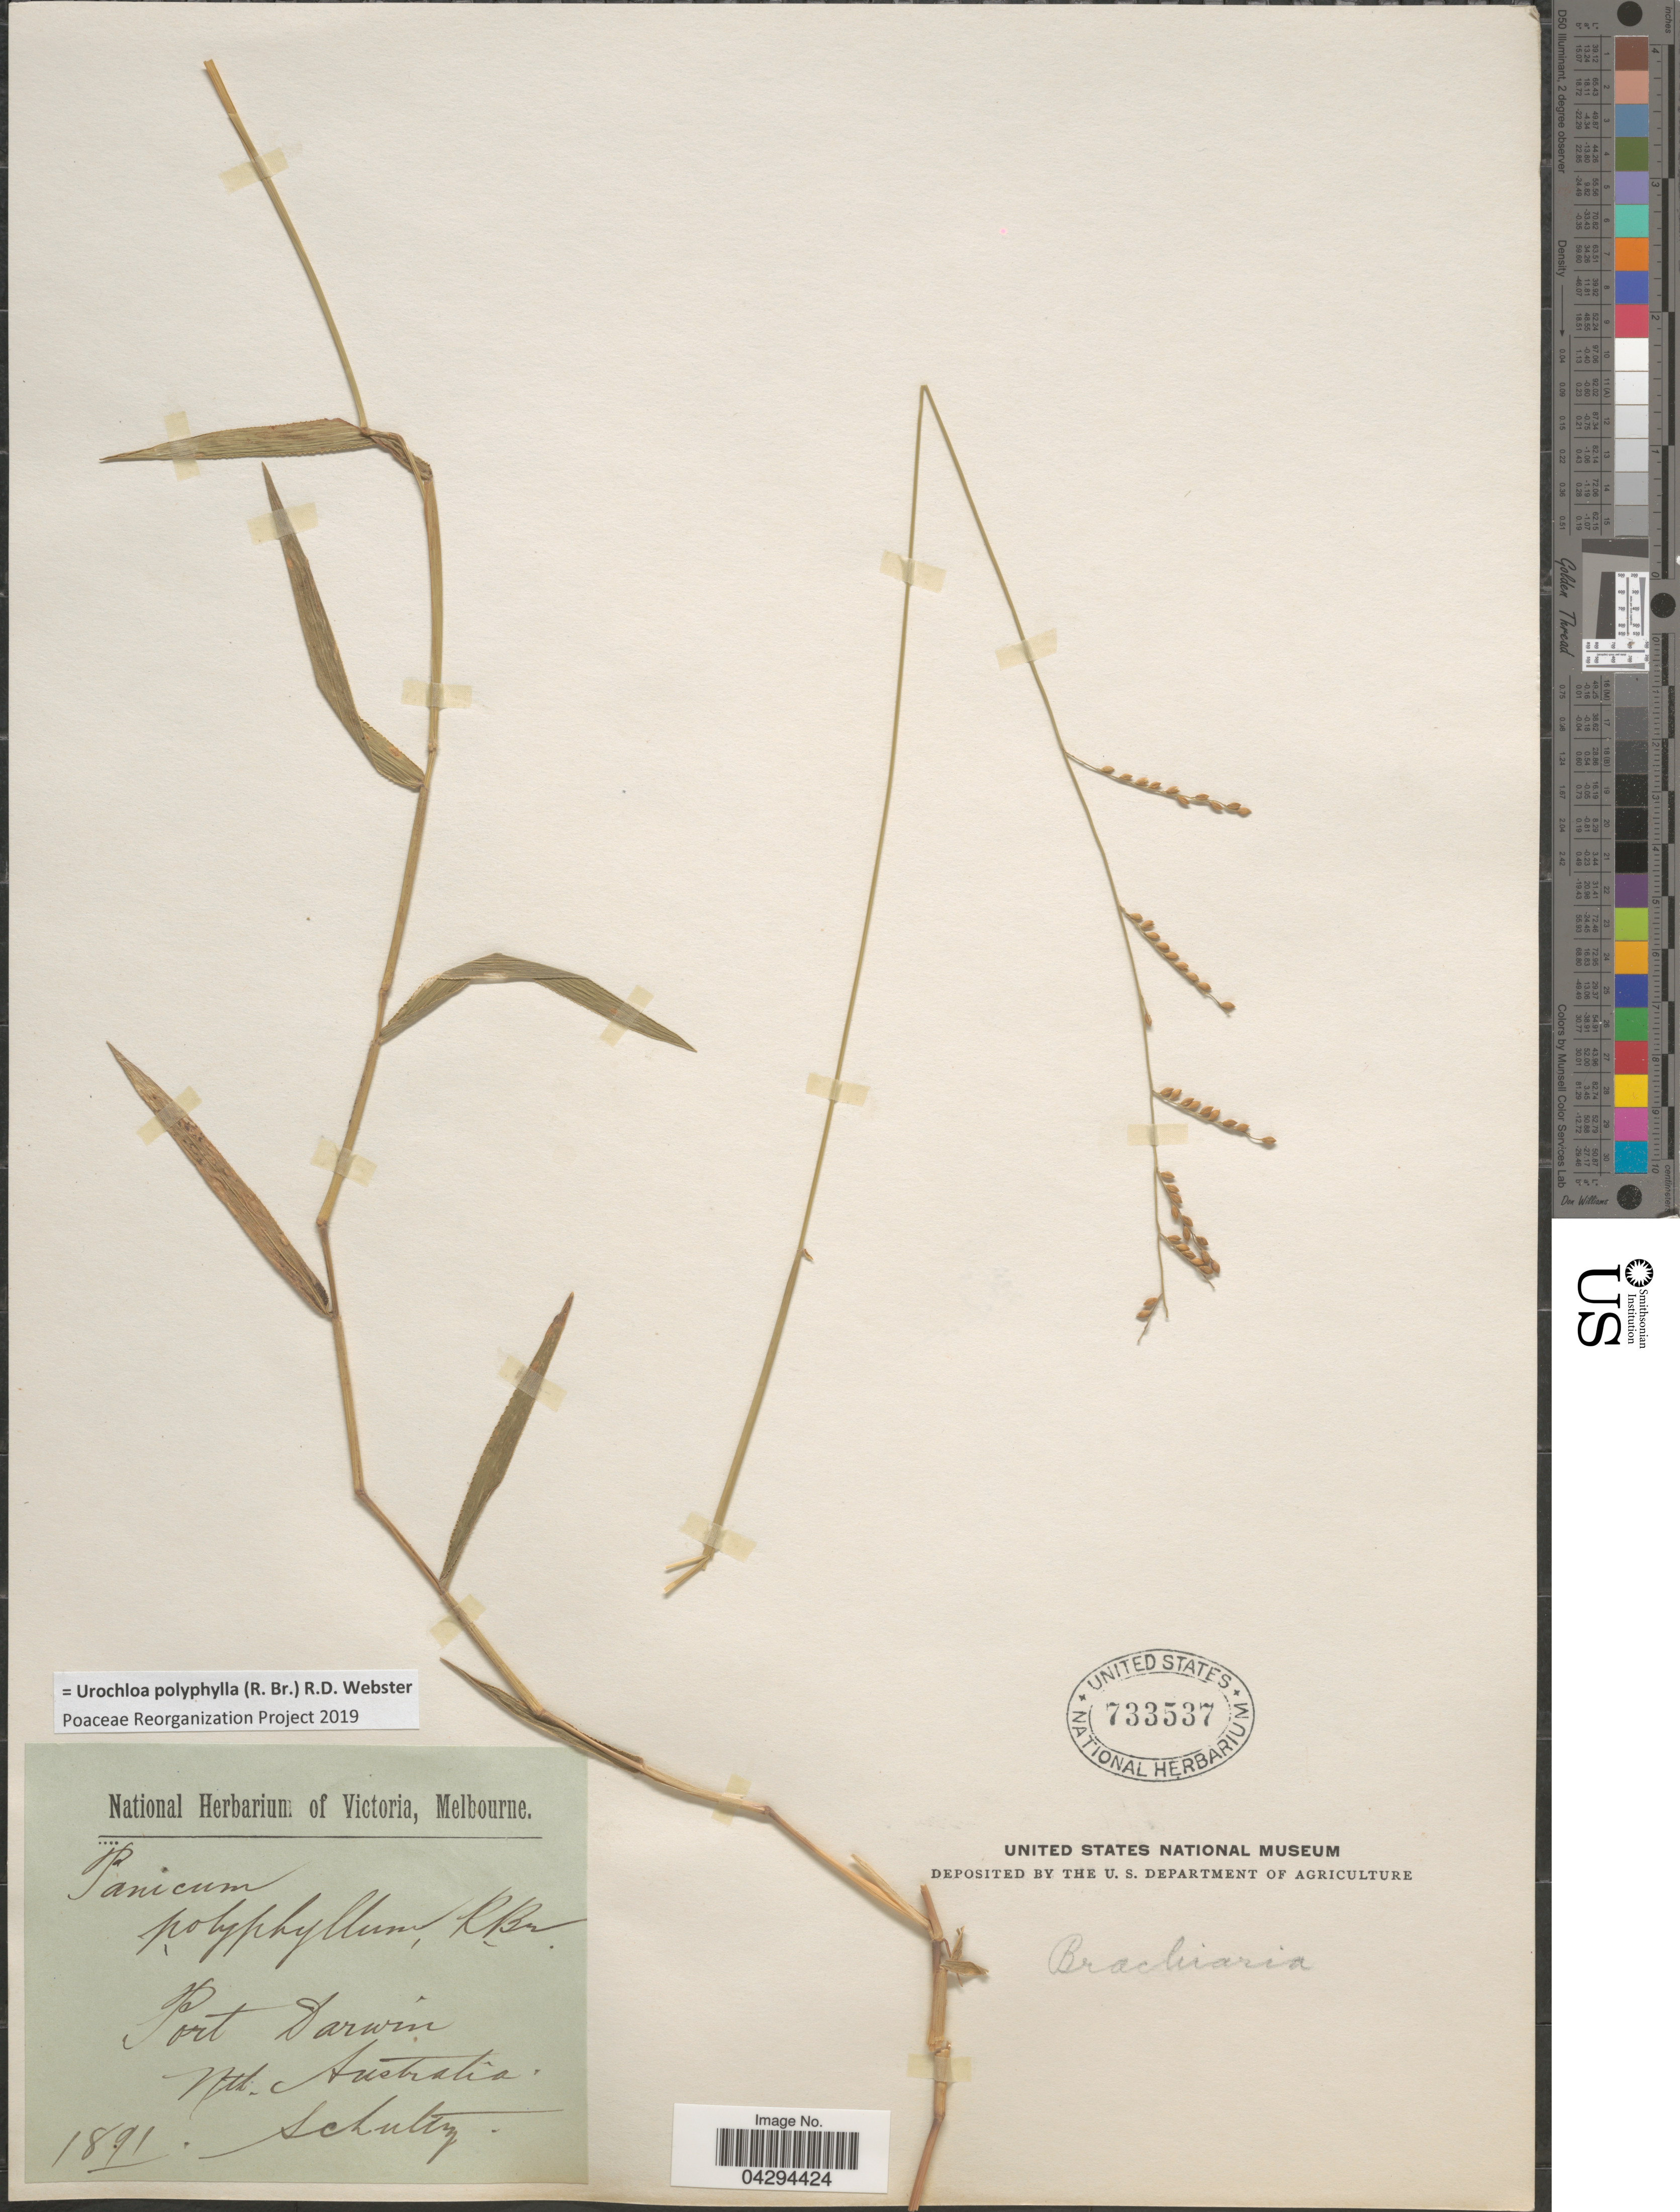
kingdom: Plantae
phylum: Tracheophyta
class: Liliopsida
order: Poales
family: Poaceae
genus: Urochloa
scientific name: Urochloa polyphylla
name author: (R. Br.) R.D. Webster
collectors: Schultz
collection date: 1891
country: Australia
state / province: Northern Territory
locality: Port Darwin. Nth. Australia.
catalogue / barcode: US 733537